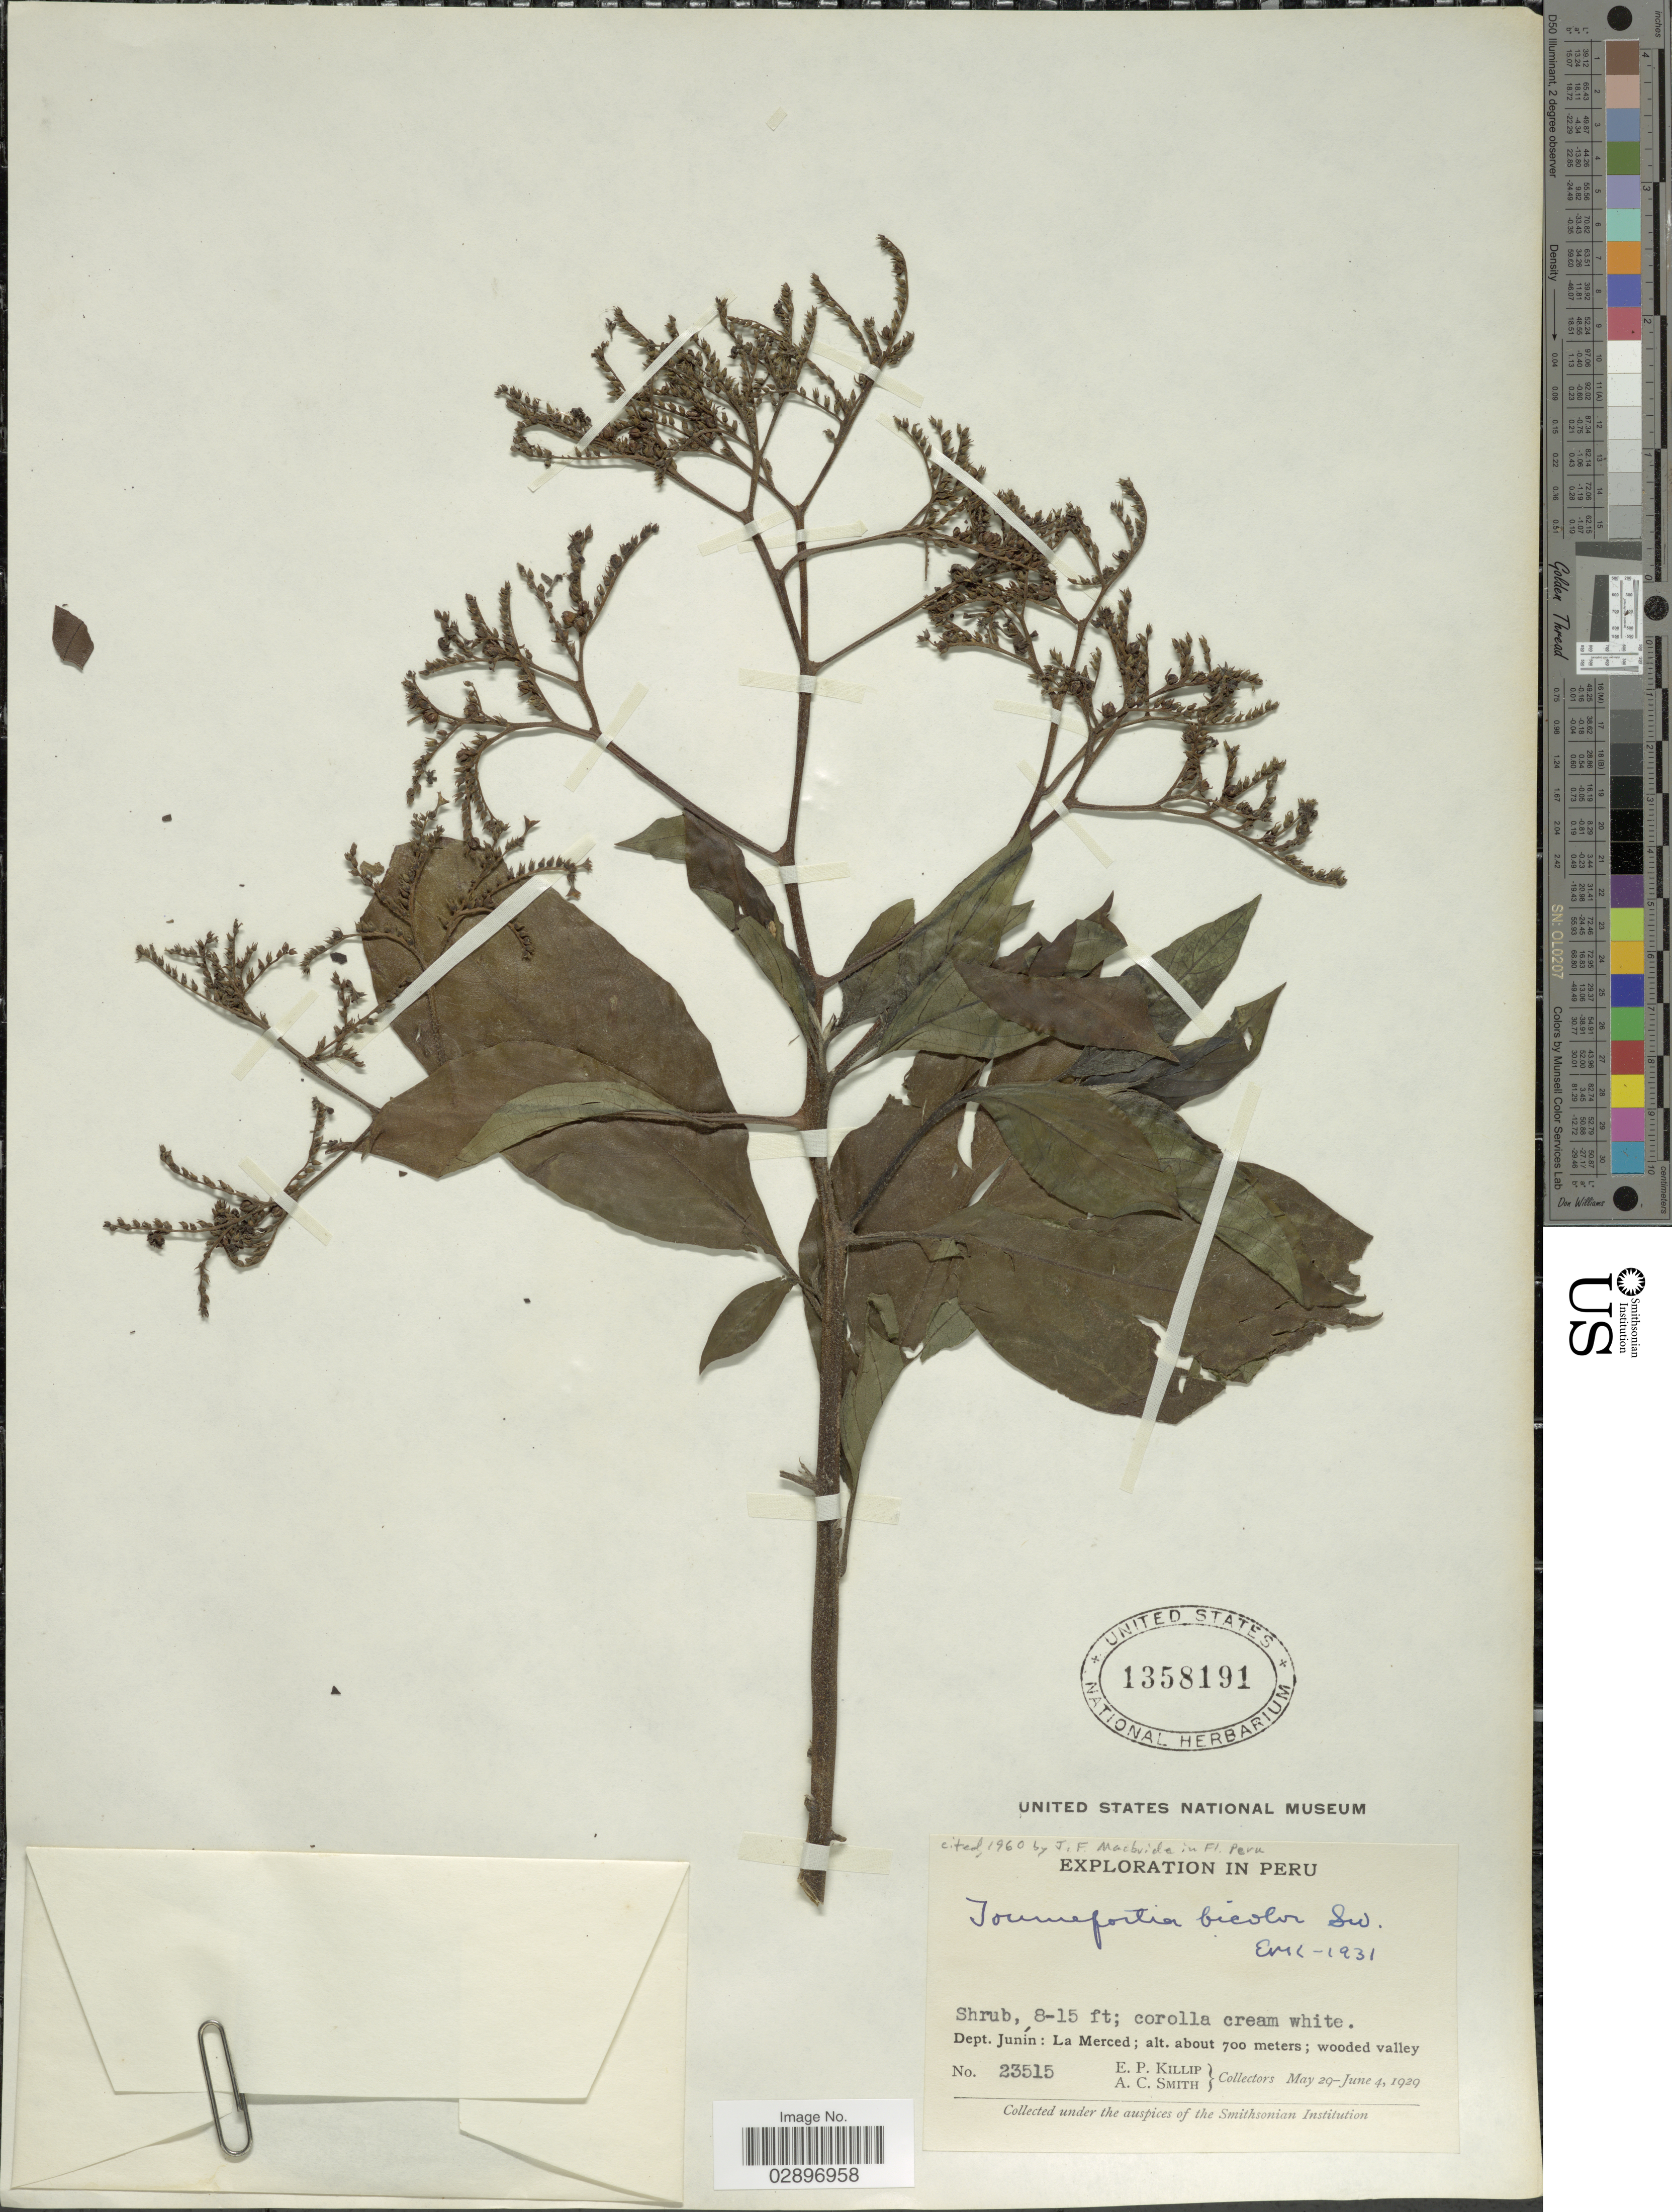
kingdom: Plantae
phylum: Tracheophyta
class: Magnoliopsida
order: Boraginales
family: Heliotropiaceae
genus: Tournefortia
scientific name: Tournefortia bicolor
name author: Sw.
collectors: E. P. Killip & A. C. Smith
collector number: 23515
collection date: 1929-05-29/1929-06-04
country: Peru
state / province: Junín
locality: Dept. Junín: La Merced.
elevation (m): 700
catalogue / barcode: US 1358191